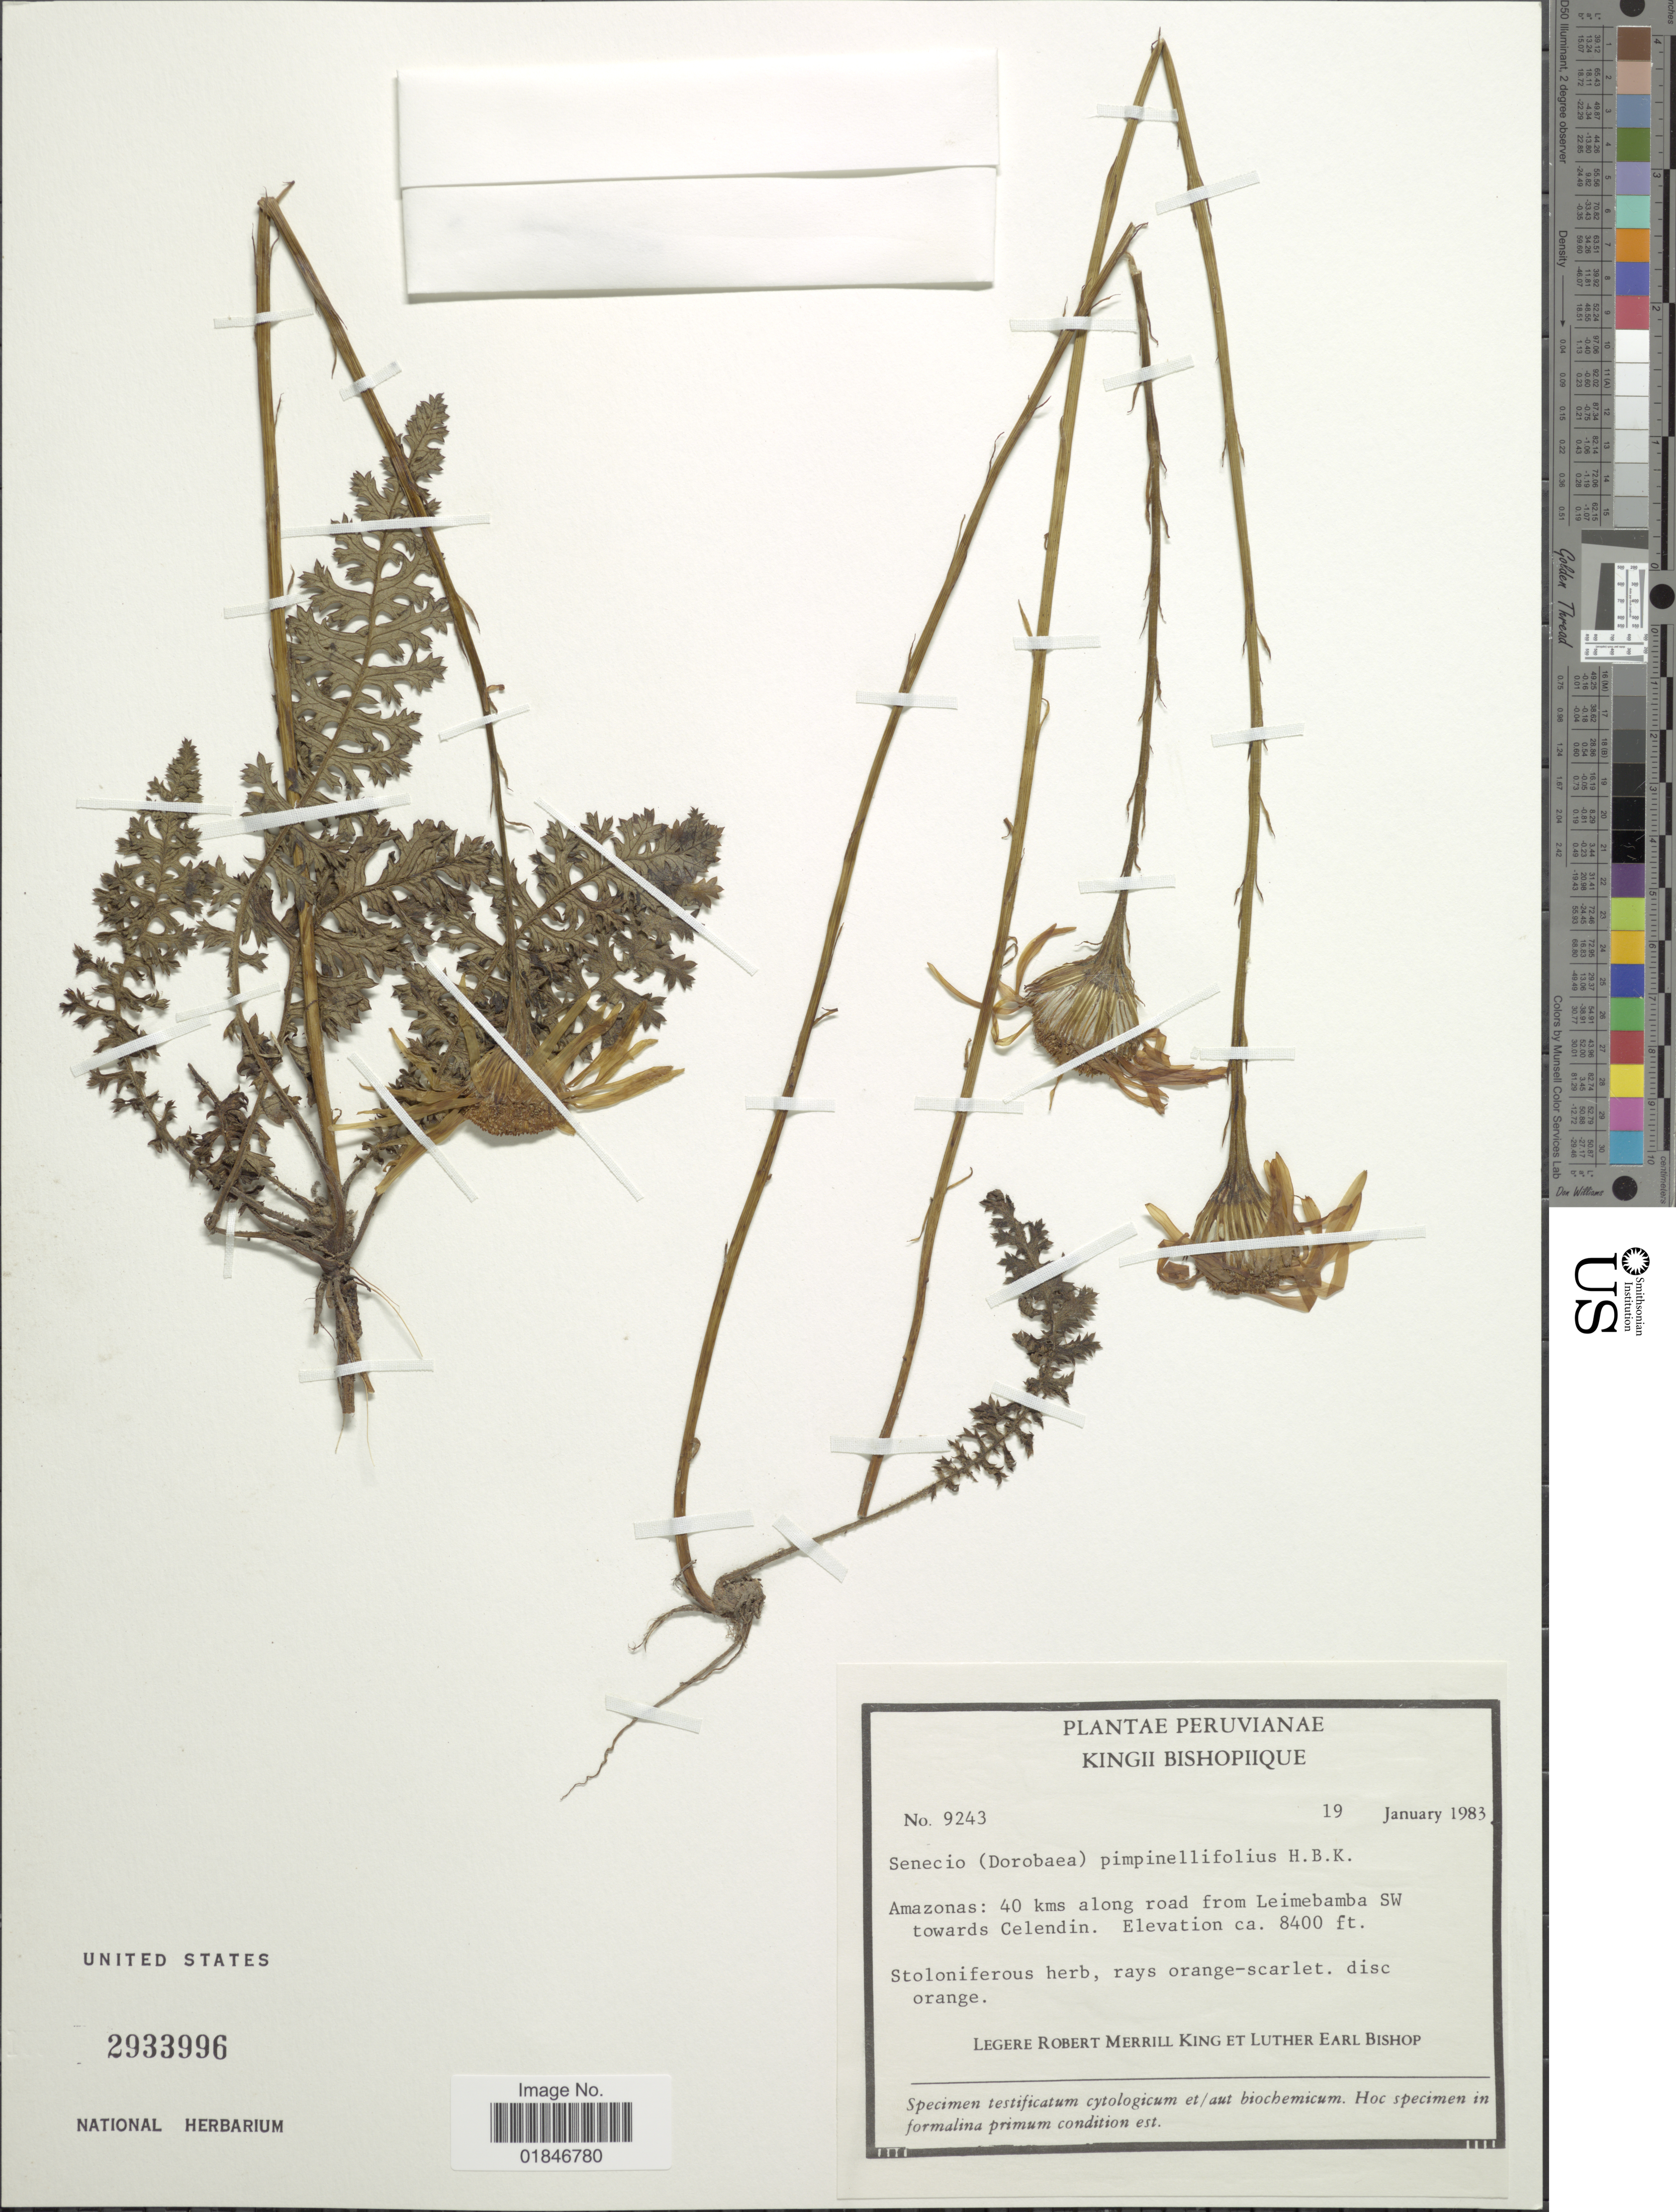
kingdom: Plantae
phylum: Tracheophyta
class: Magnoliopsida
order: Asterales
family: Asteraceae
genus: Dorobaea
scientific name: Dorobaea pimpinellifolia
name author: (Kunth) B. Nord.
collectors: R. M. King & L. E. Bishop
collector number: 9243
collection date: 1983-01-19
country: Peru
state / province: Amazonas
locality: Amazonas: 40 kms along road from Leimebamba SW towards Celendin.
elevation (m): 2560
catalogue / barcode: US 2933996